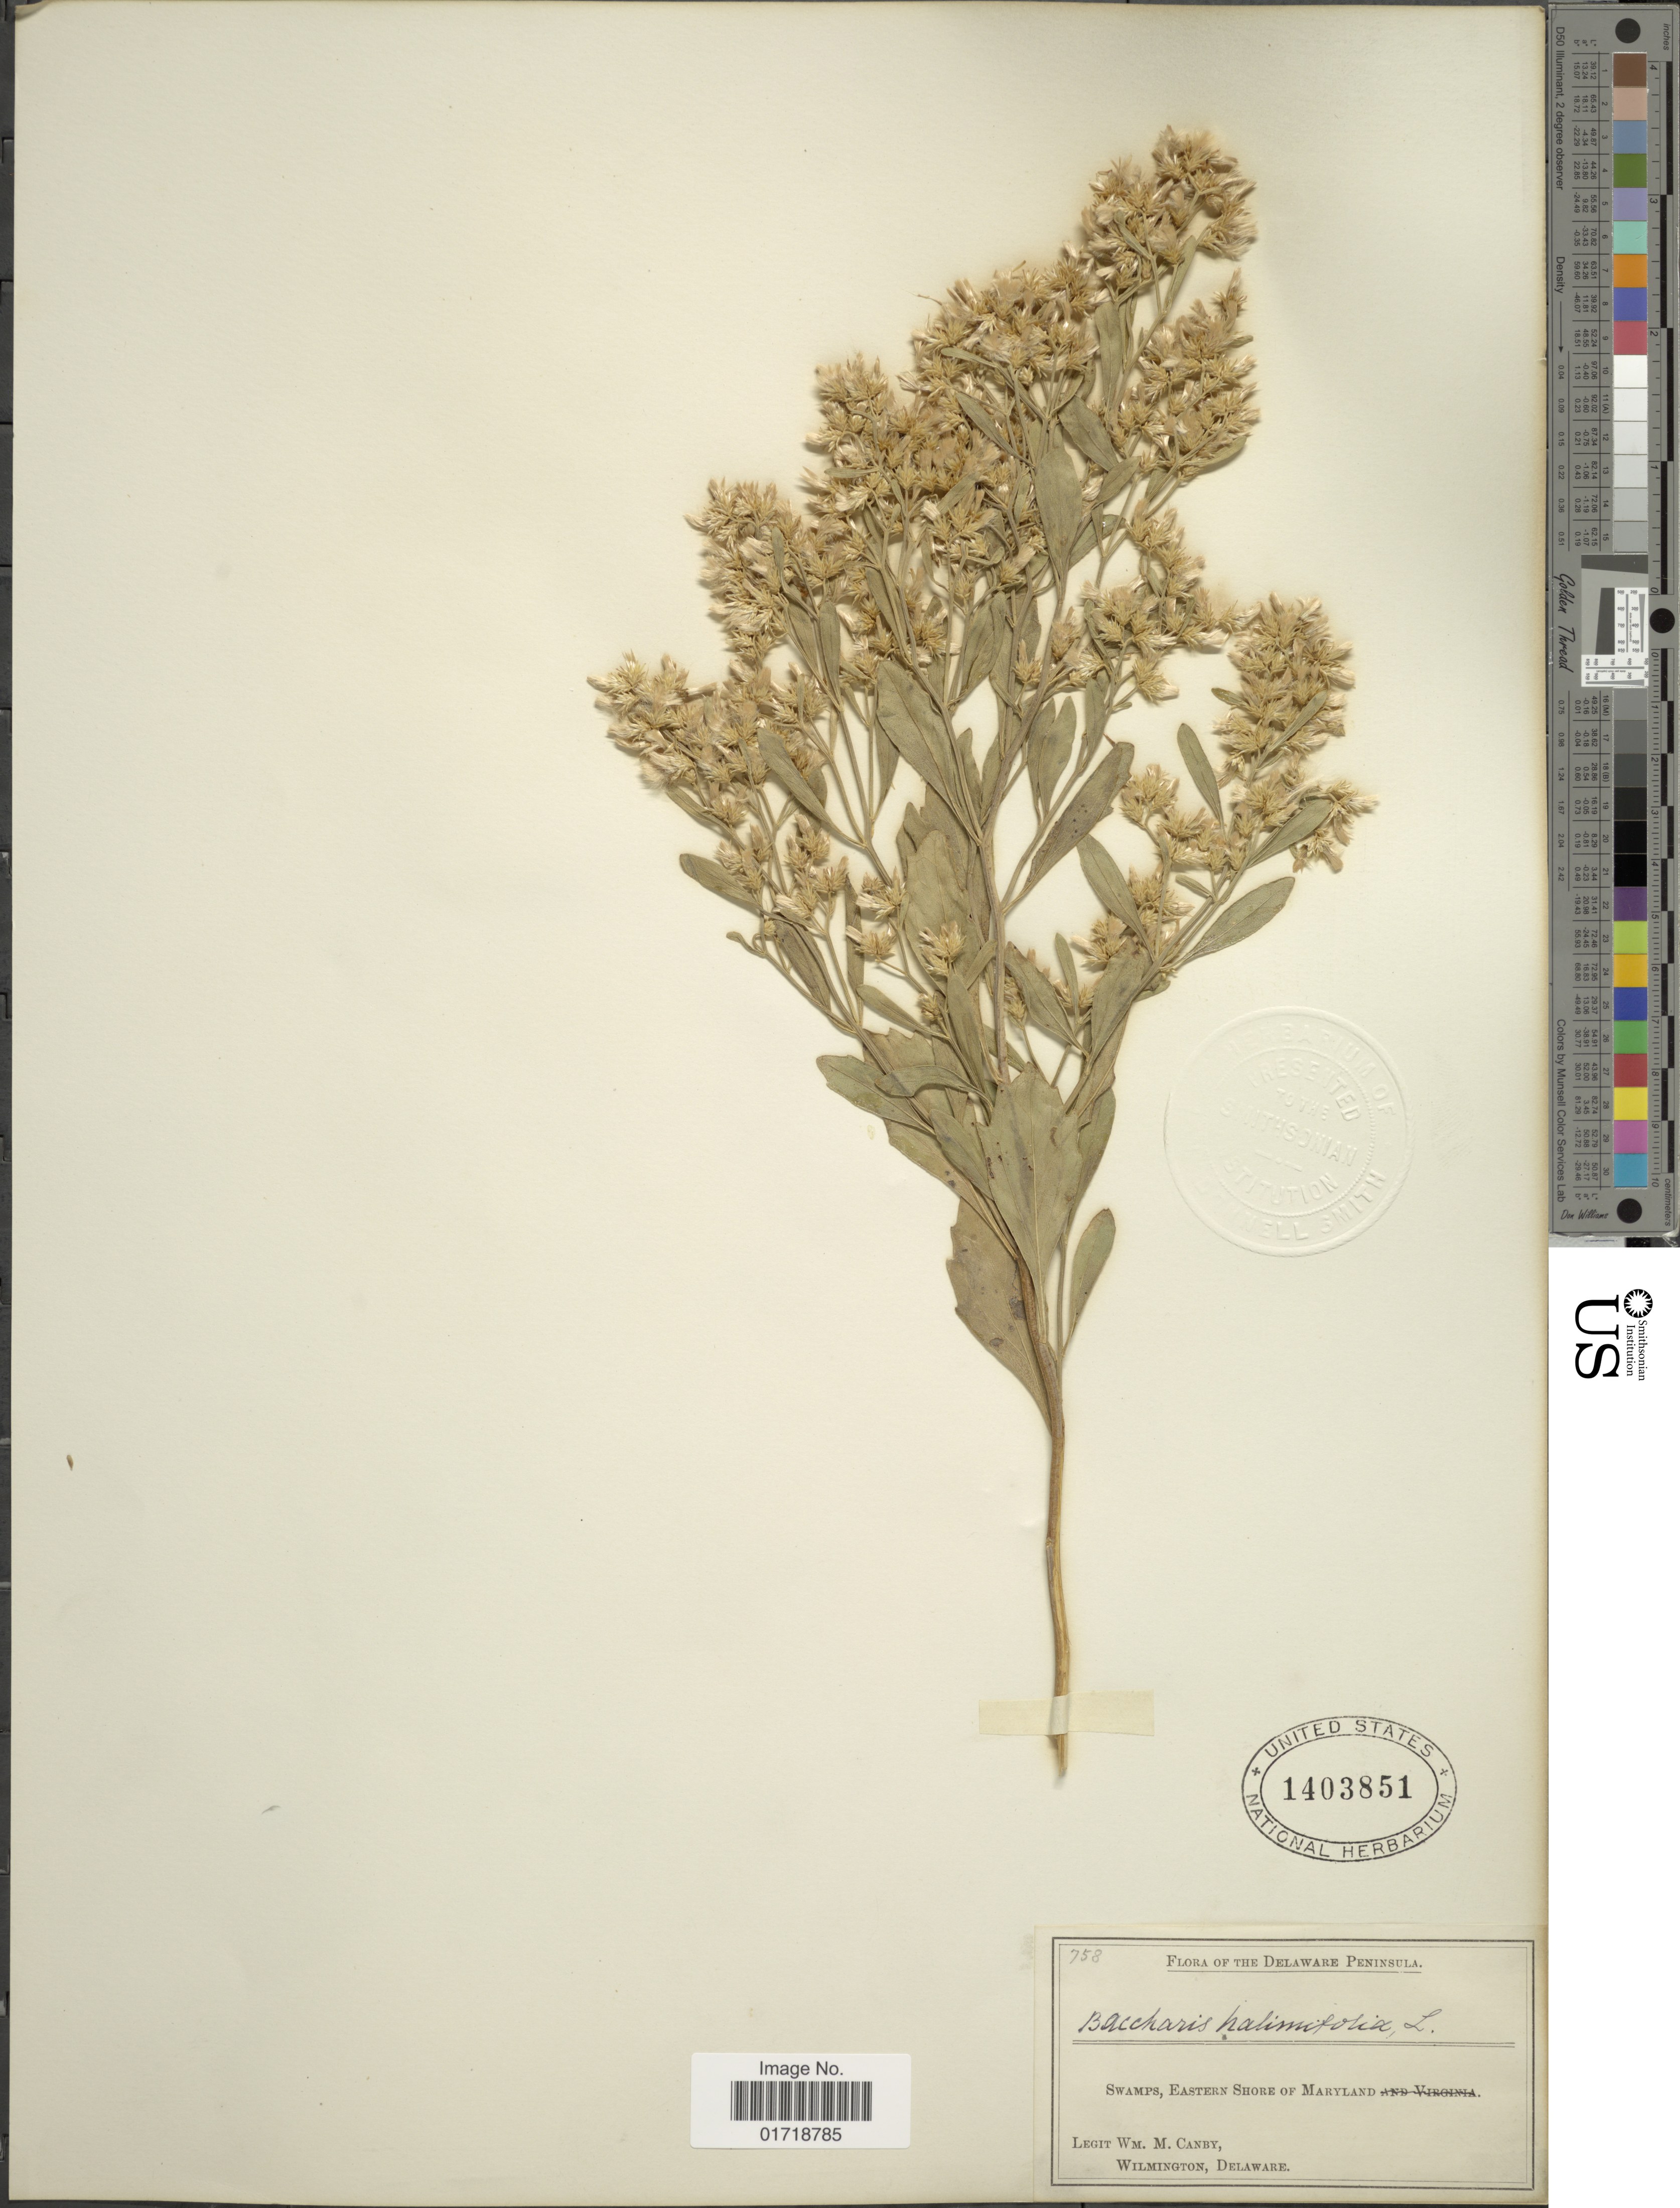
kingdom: Plantae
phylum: Tracheophyta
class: Magnoliopsida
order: Asterales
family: Asteraceae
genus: Baccharis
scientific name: Baccharis halimifolia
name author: L.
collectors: W. M. Canby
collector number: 758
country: United States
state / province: Delaware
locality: The Delaware, Swamps, Eastern Shore of Maryland.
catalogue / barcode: US 1403851